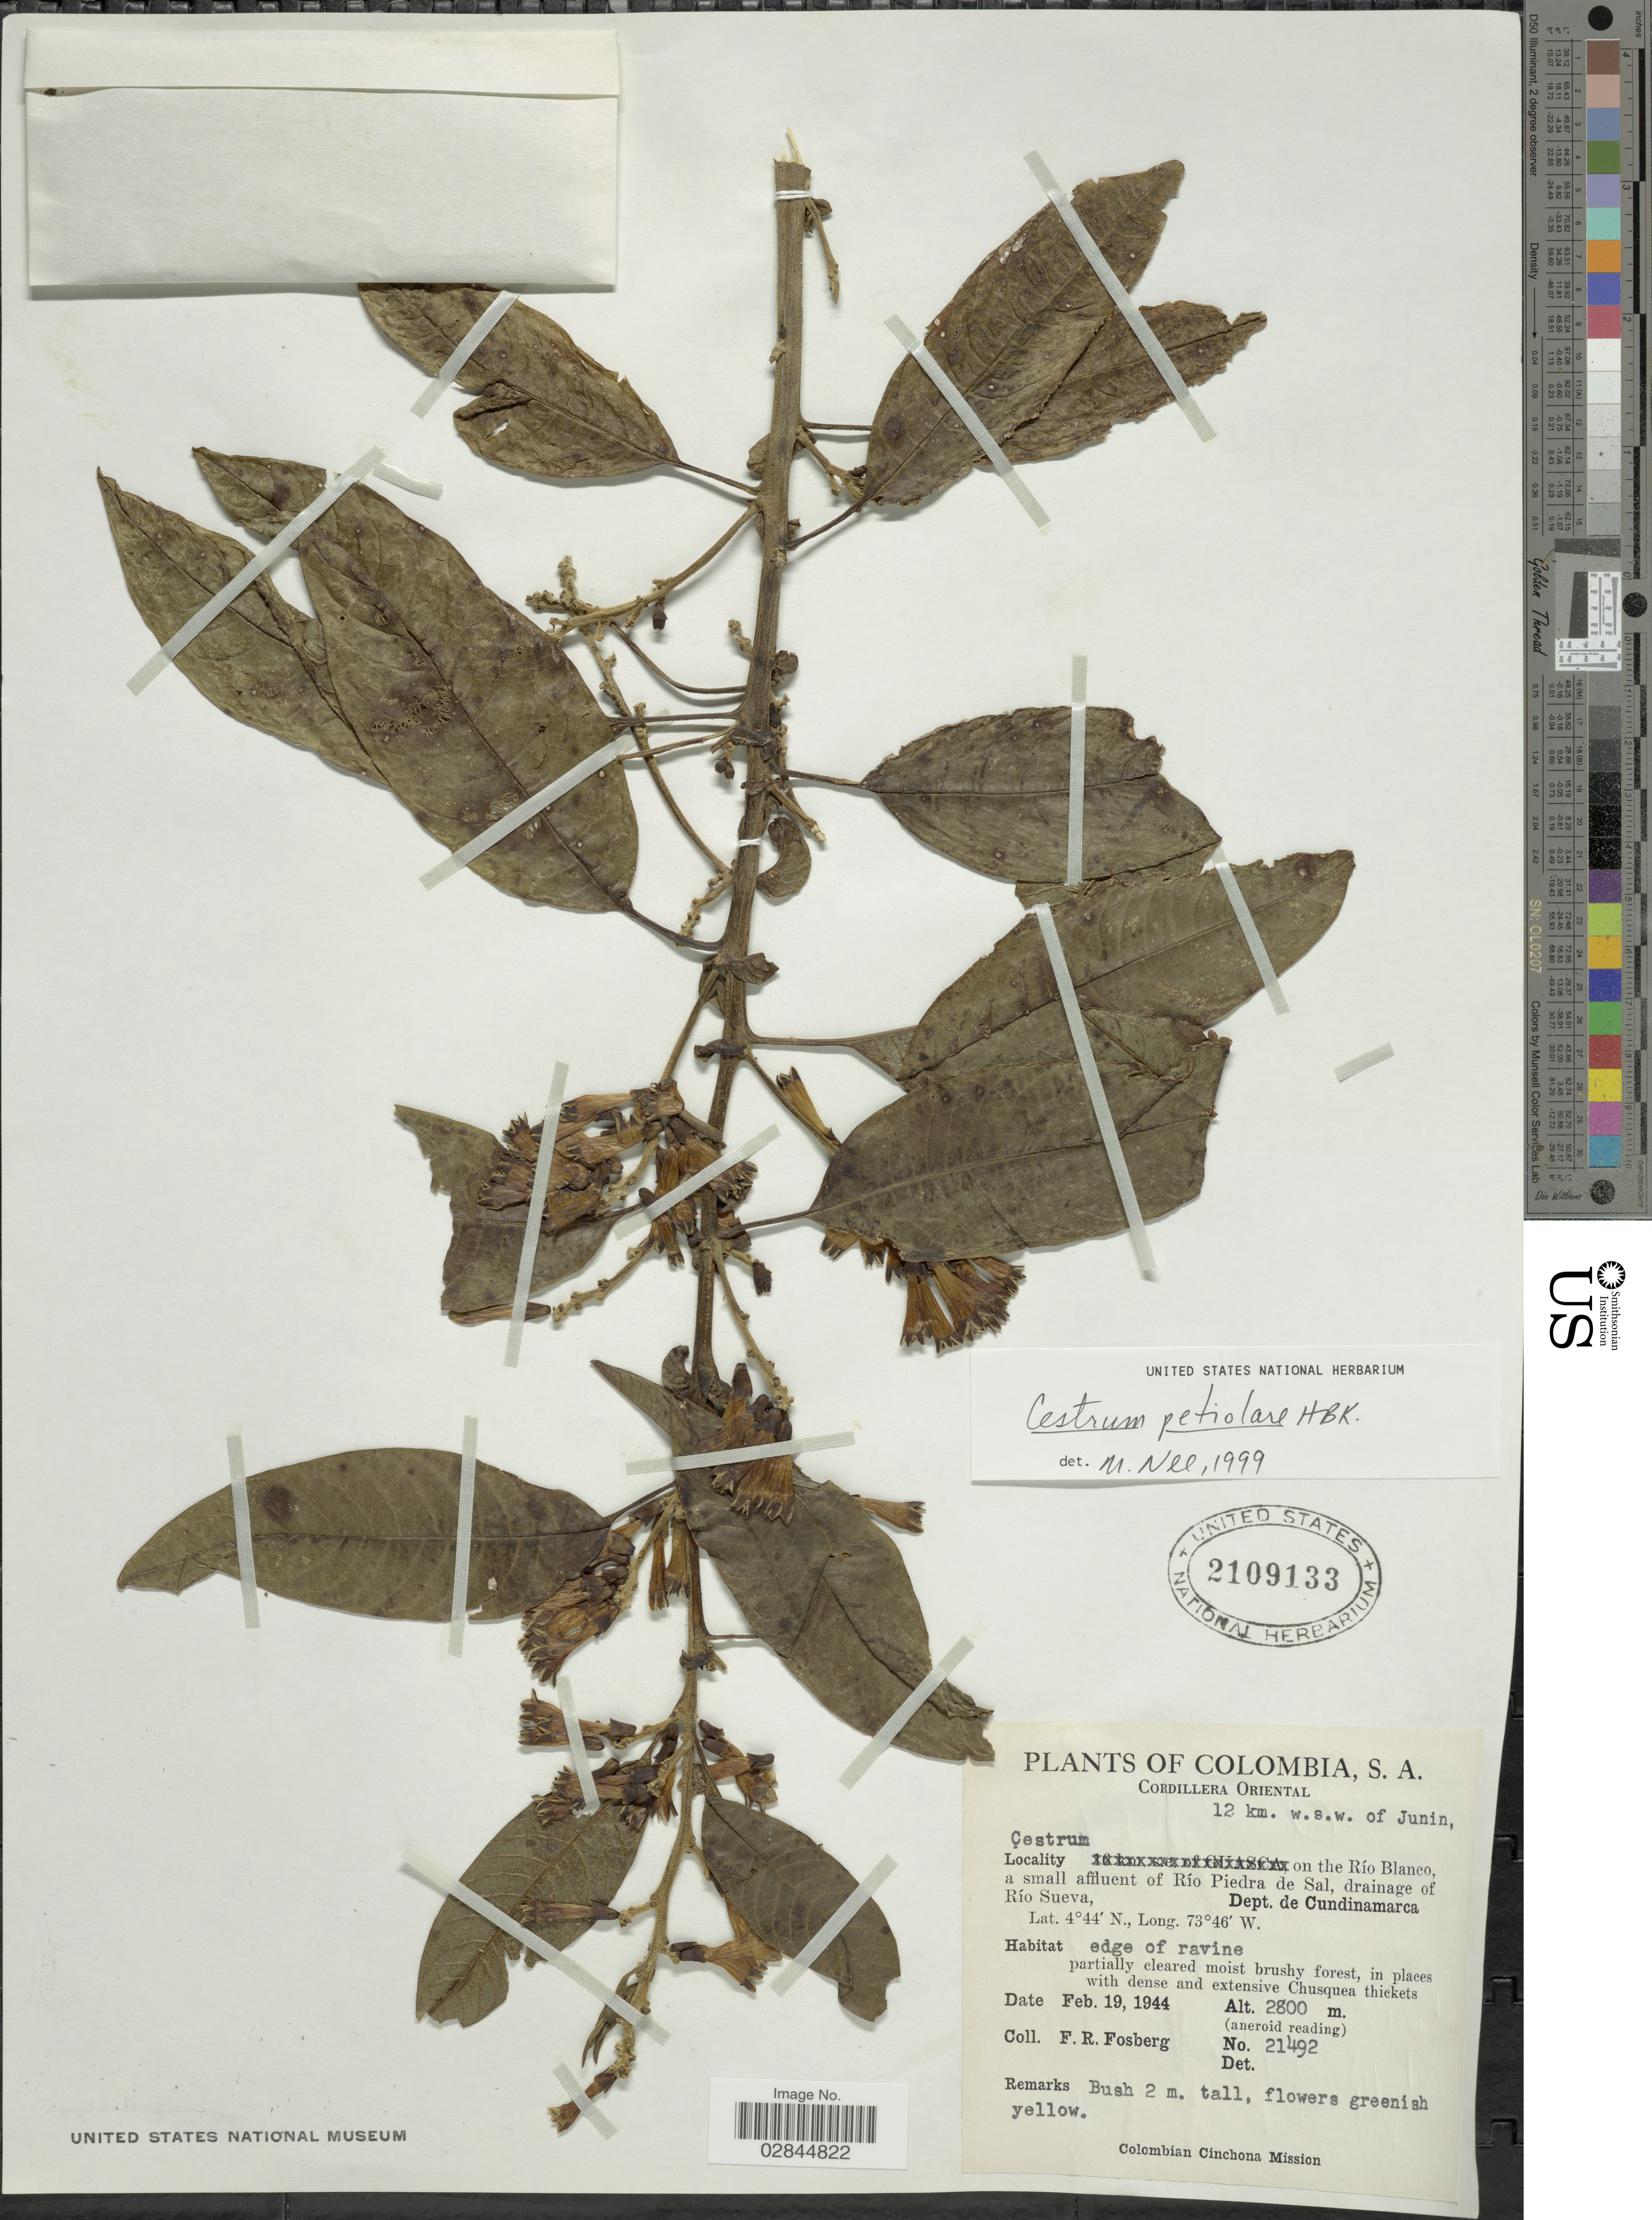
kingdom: Plantae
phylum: Tracheophyta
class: Magnoliopsida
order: Solanales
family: Solanaceae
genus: Cestrum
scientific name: Cestrum petiolare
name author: Kunth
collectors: F. R. Fosberg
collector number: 21492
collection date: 1944-02-19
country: Colombia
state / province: Cundinamarca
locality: Cordillera Oriental. 12 km. w.s.w. of Junin. On the Río Blanco, a small affluent of Río Piedra de Sal, drainage of Río Sueva. Dept. de Cundinamarca.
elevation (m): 2800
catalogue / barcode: US 2109133